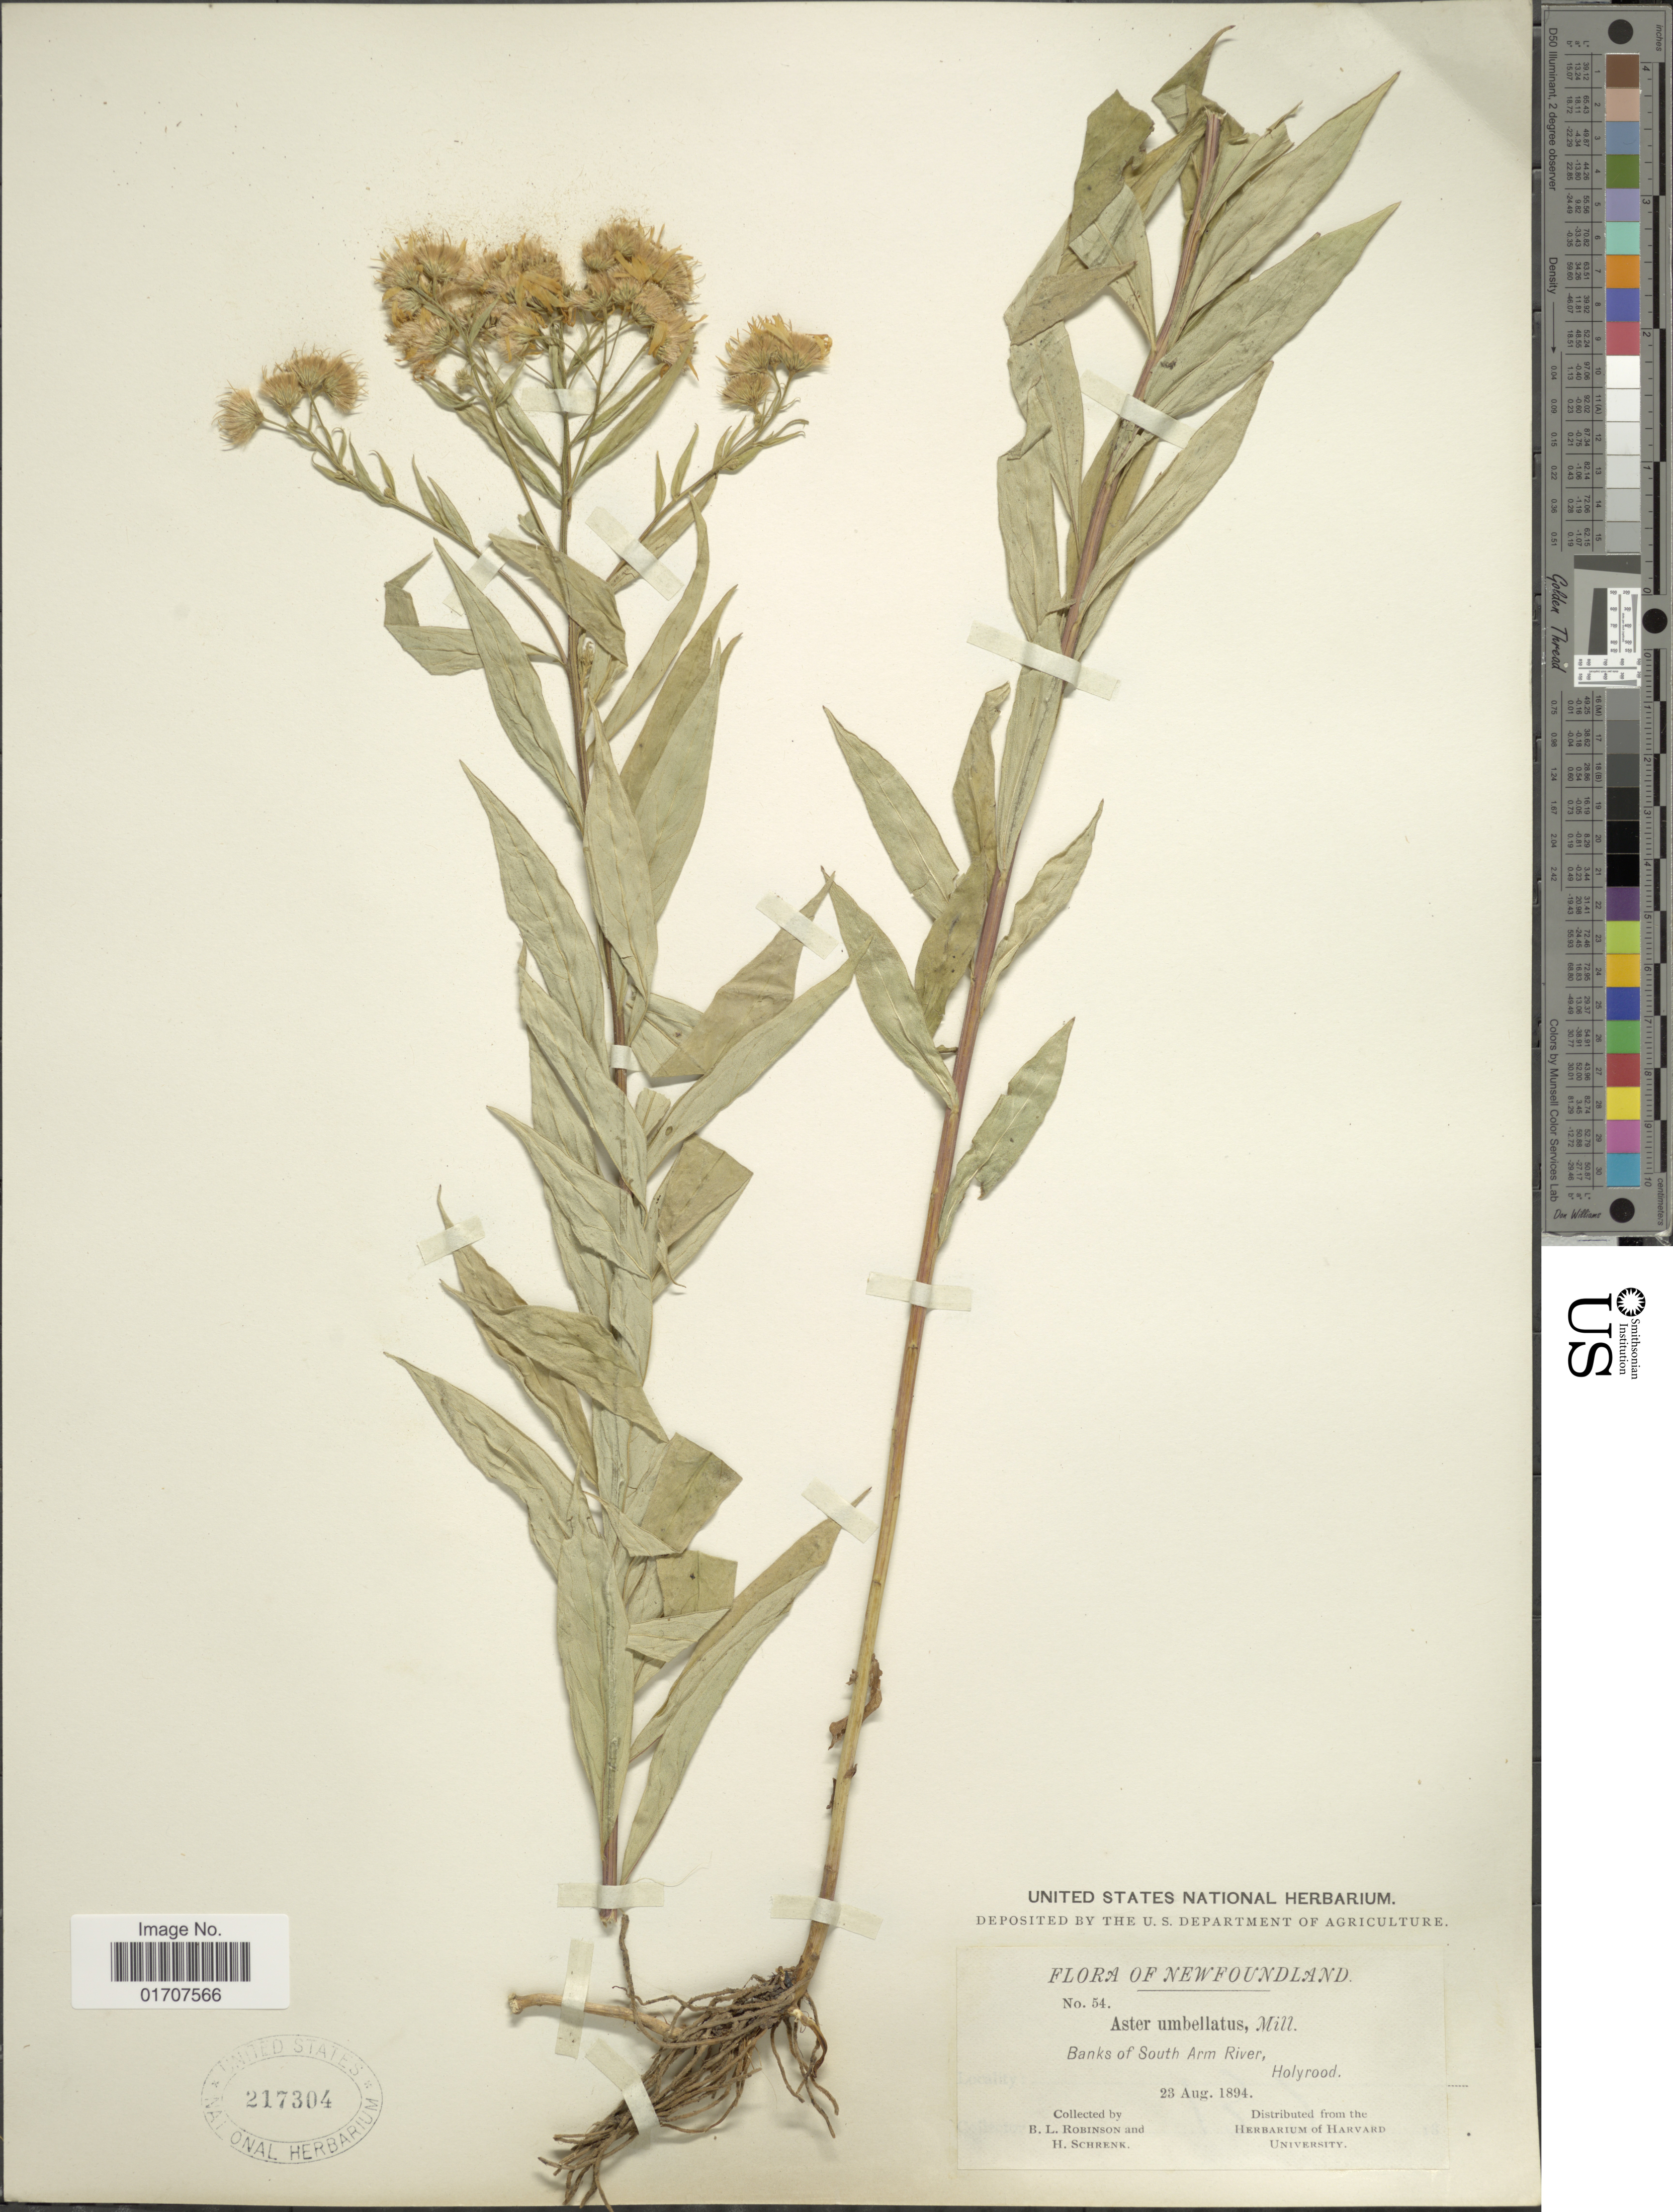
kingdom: Plantae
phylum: Tracheophyta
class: Magnoliopsida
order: Asterales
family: Asteraceae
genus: Doellingeria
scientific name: Doellingeria umbellata var. pubens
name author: (A. Gray) Britton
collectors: B. L. Robinson & H. v. Schrenk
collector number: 54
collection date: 1894-08-23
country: Canada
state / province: Newfoundland and Labrador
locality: Banks of South Arm River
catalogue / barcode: US 217304